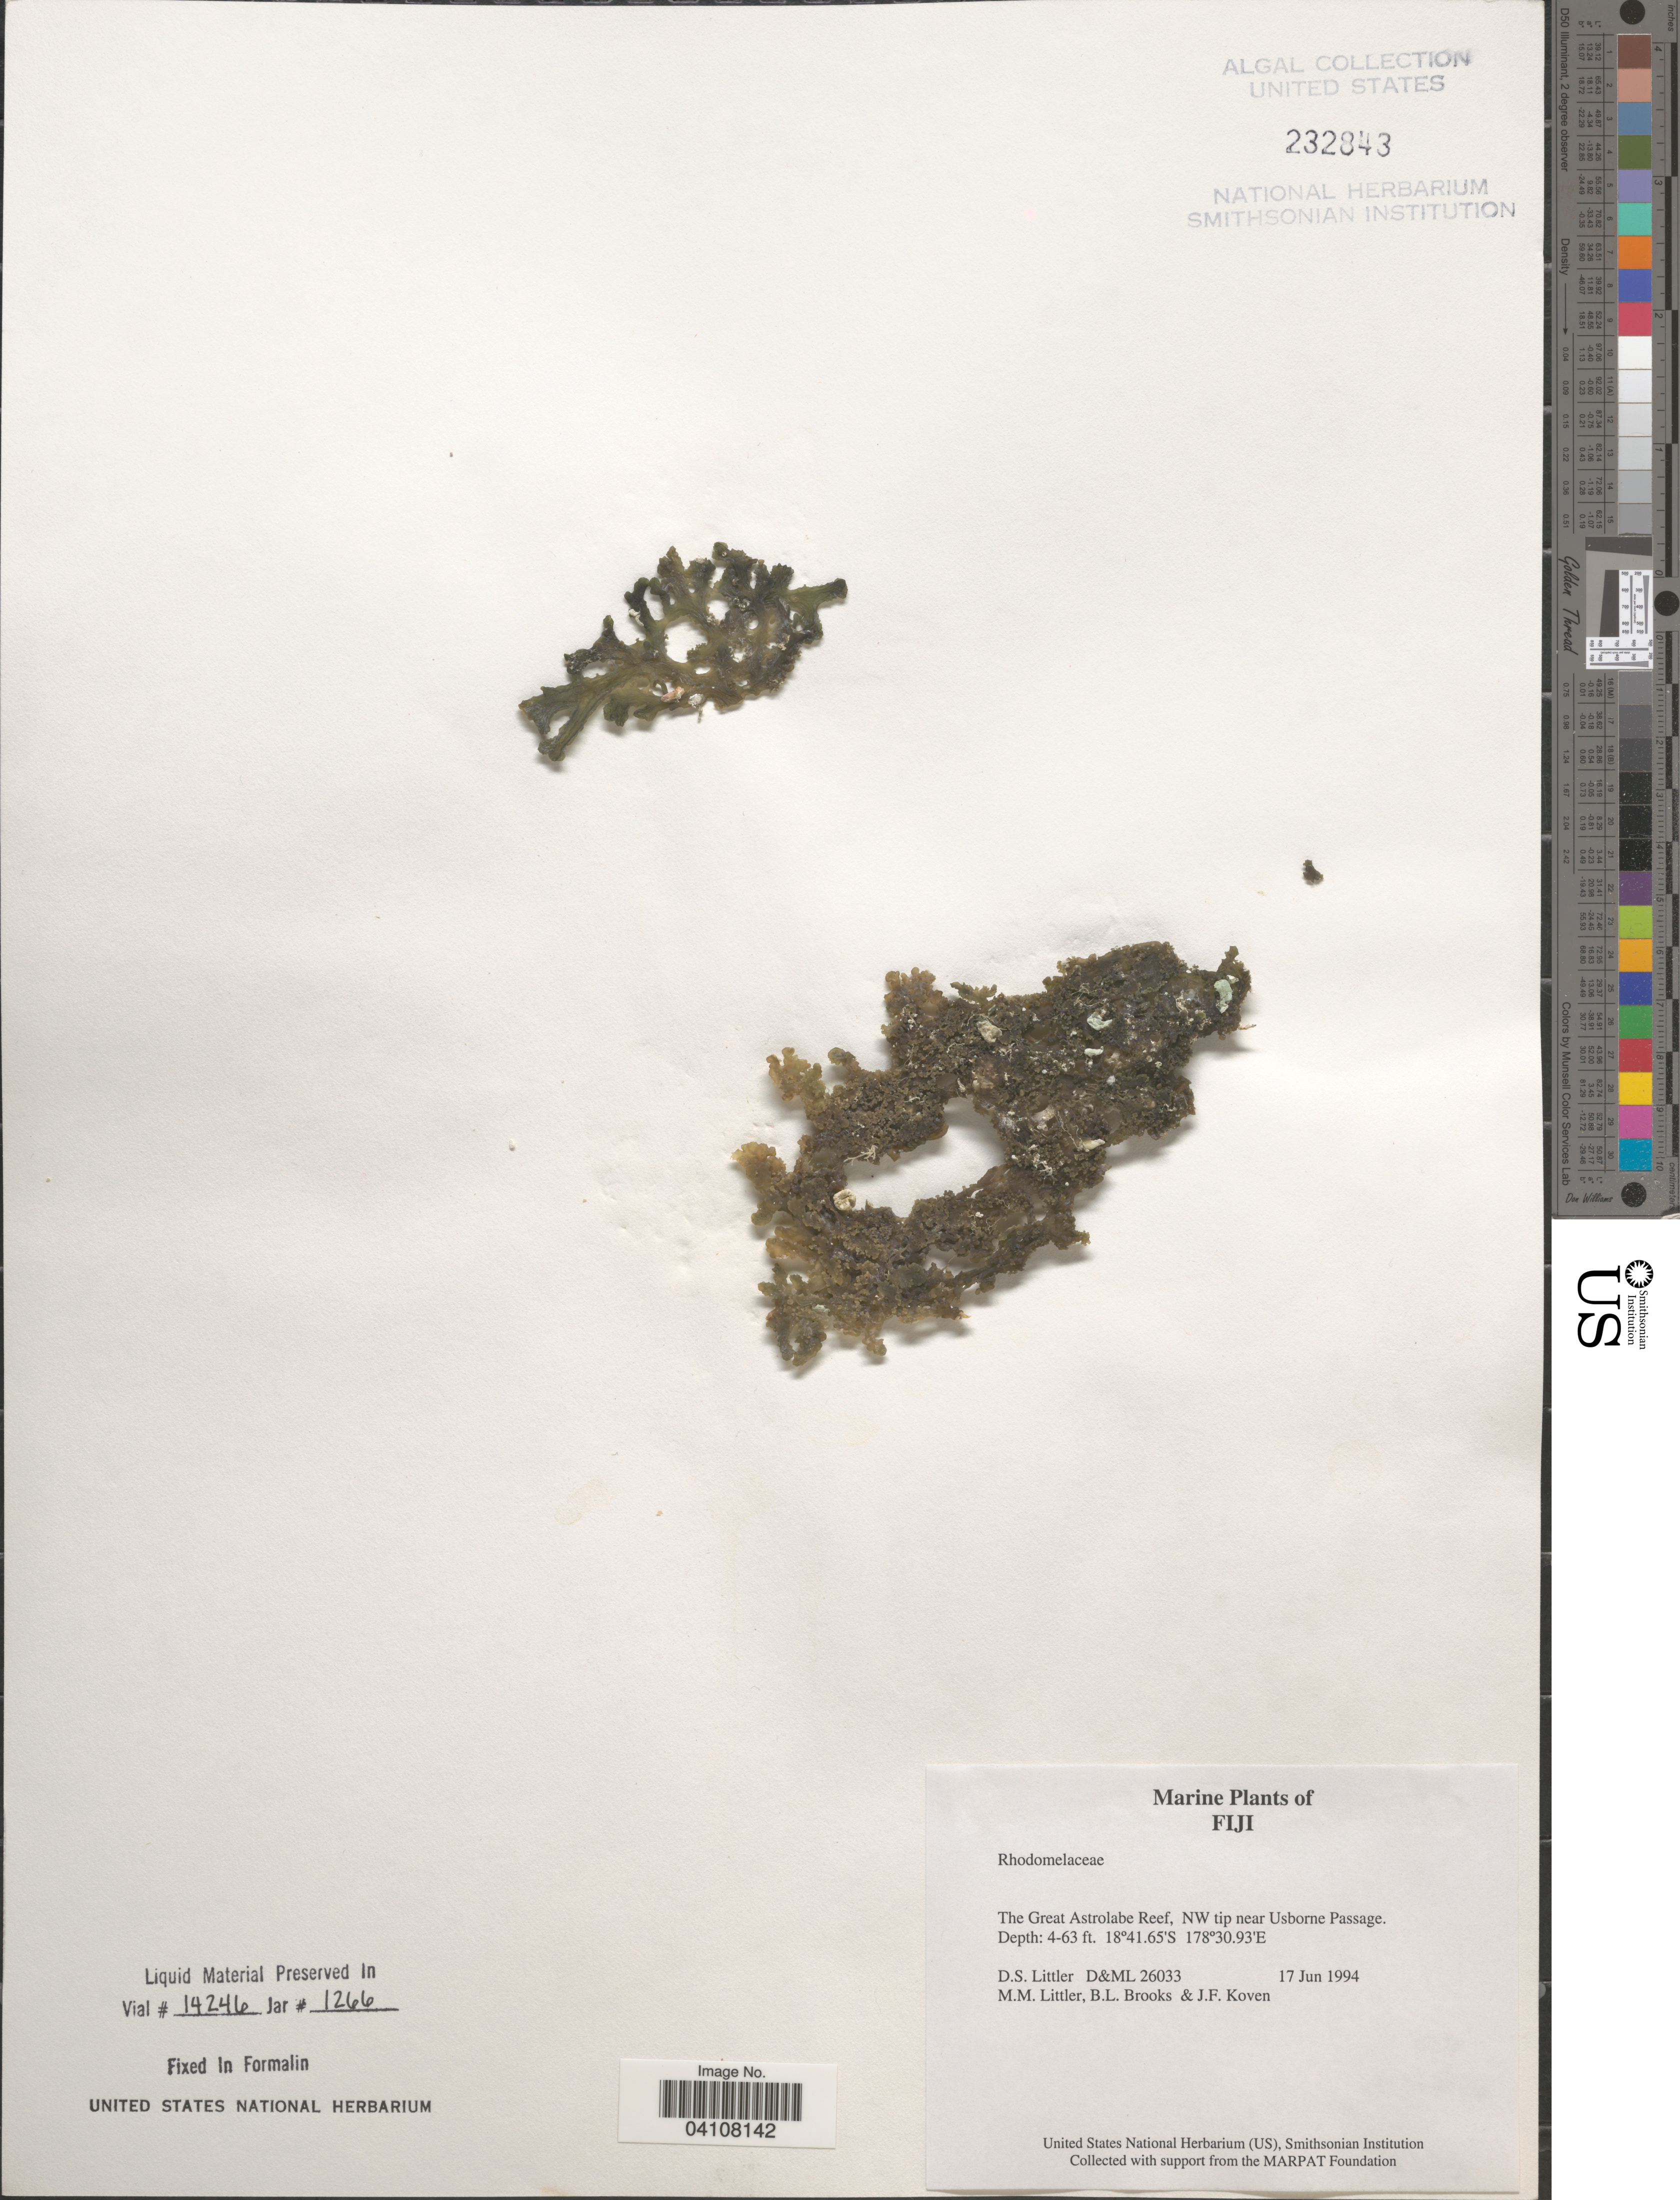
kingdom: Plantae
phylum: Rhodophyta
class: Florideophyceae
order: Ceramiales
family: Rhodomelaceae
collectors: D. S. Littler, B. Brooks & J. Koven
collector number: D&ML26033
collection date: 1994-06-17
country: Fiji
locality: The Great Astrolabe Reef, NW tip near Usborne Passage.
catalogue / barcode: US 232843